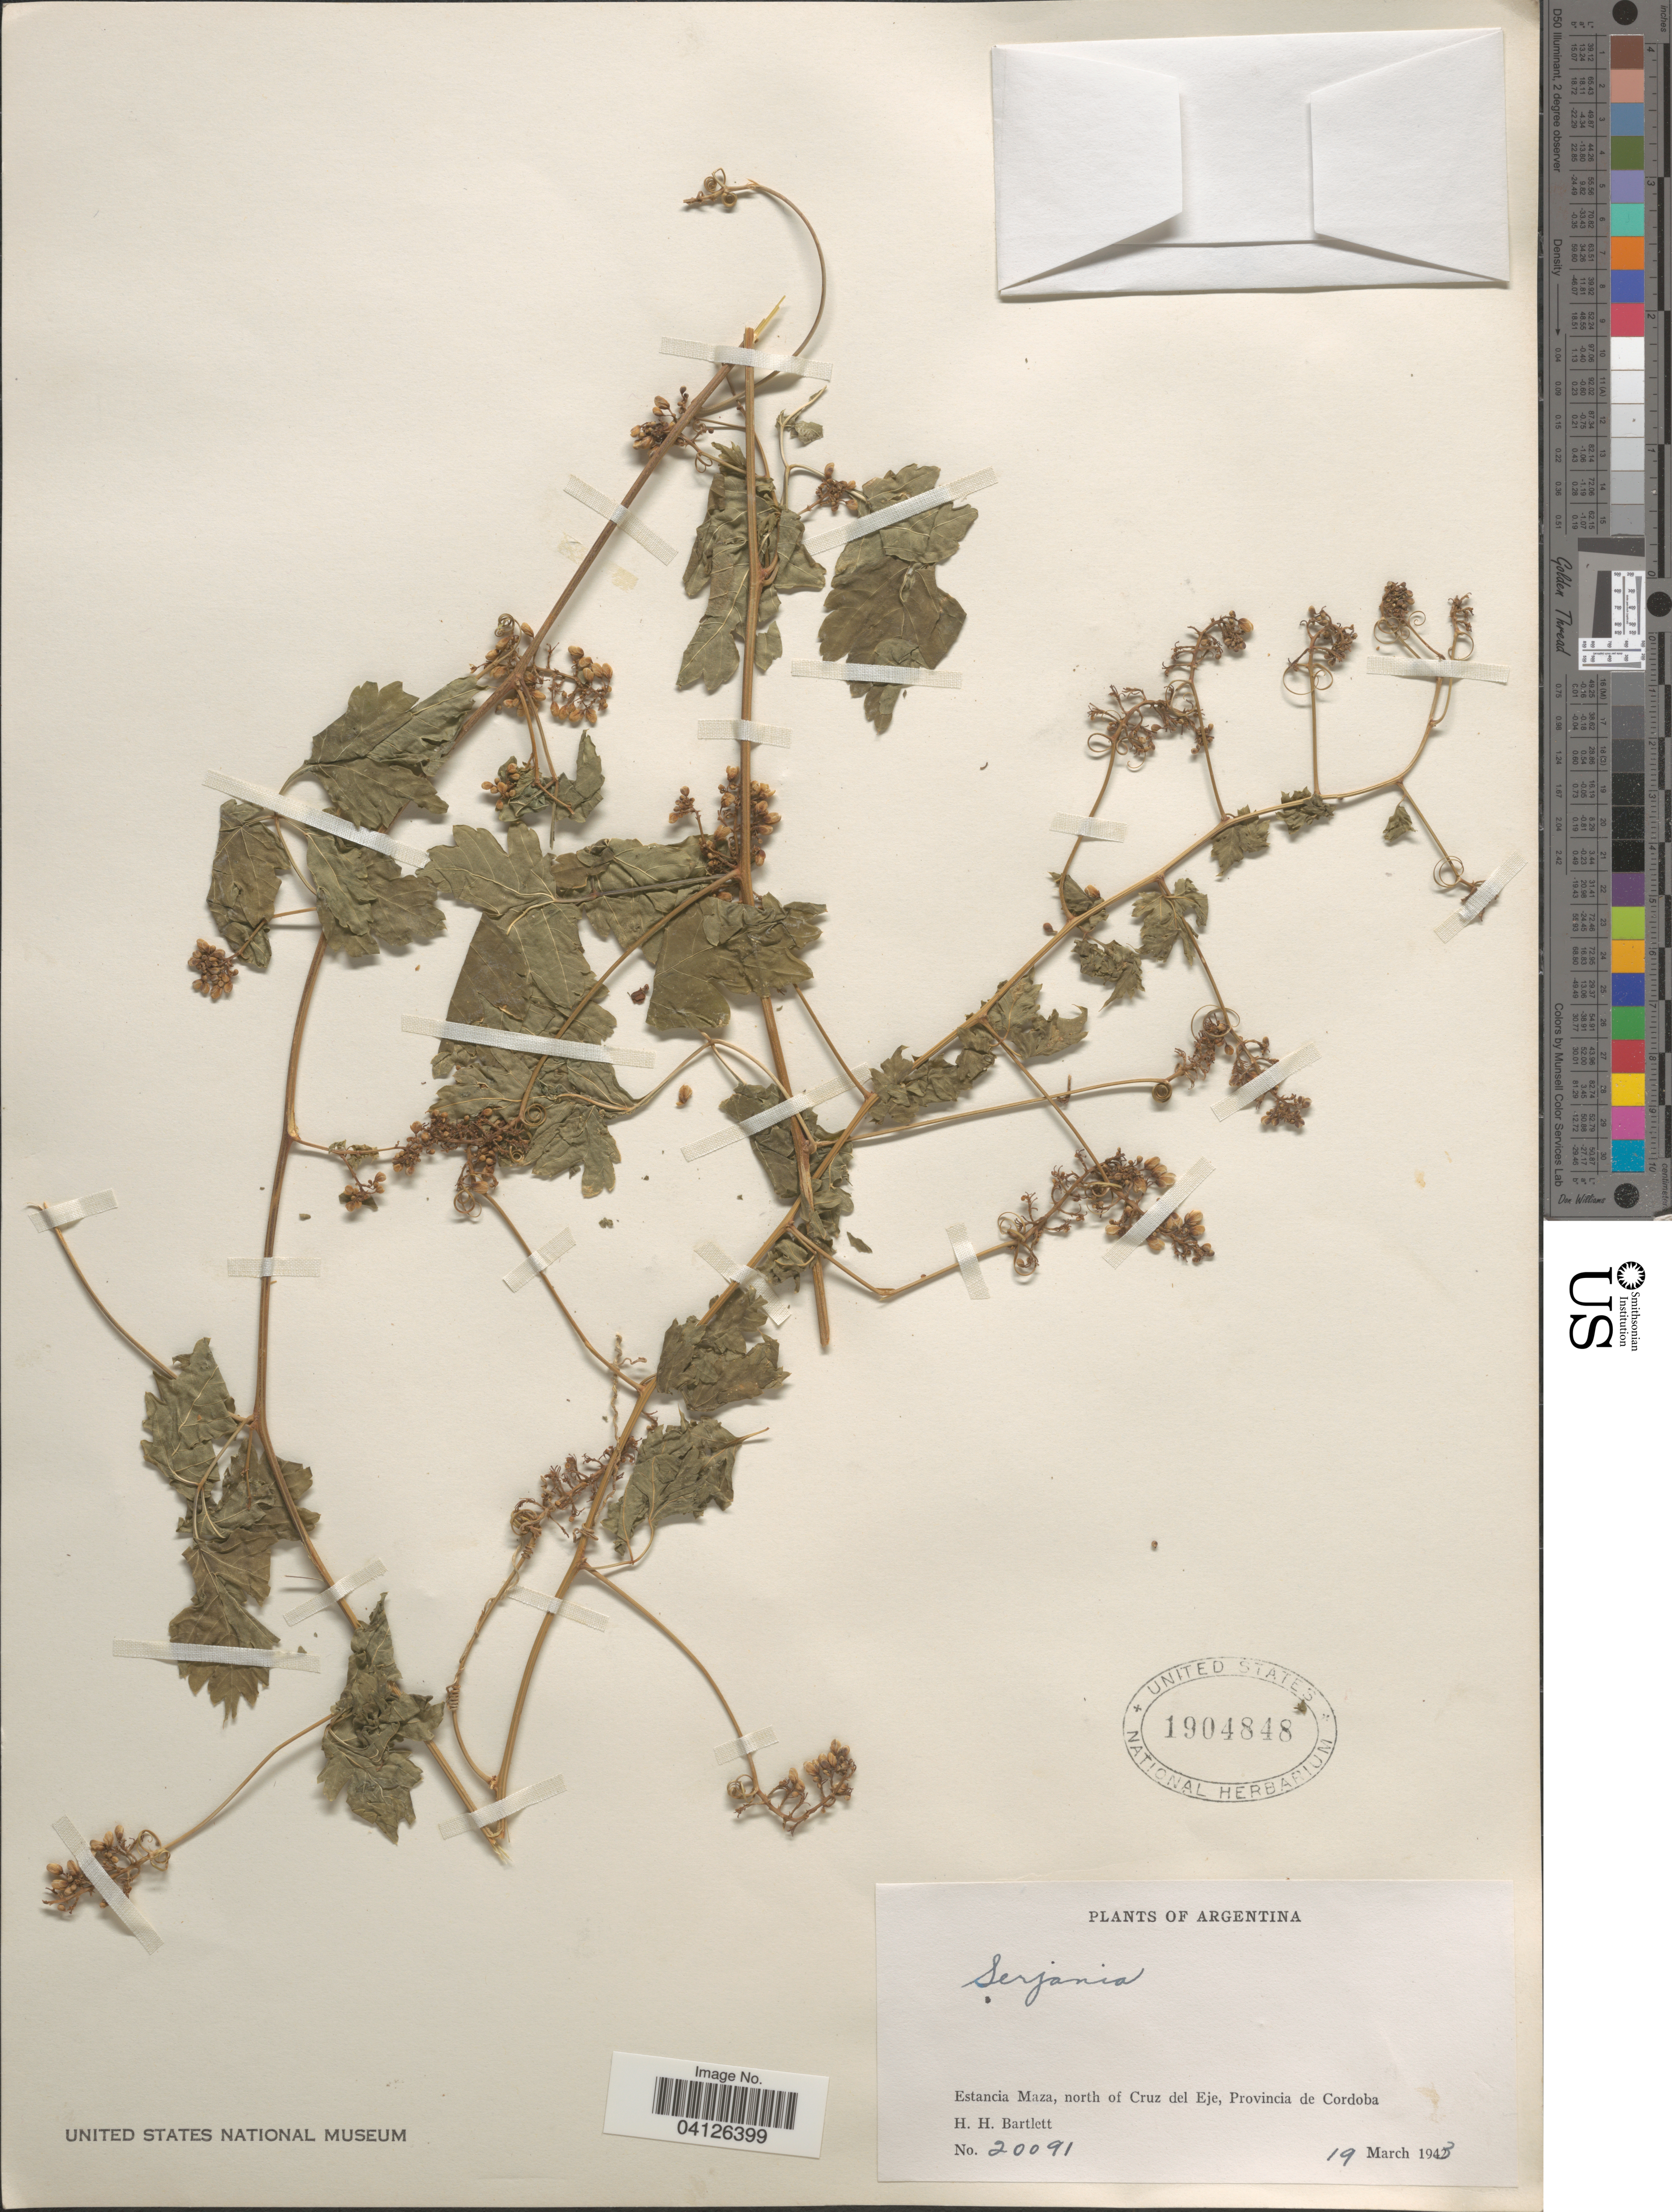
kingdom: Plantae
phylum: Tracheophyta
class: Magnoliopsida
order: Sapindales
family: Sapindaceae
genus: Serjania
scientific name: Serjania sp.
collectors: H. H. Bartlett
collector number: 20091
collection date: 1943-03-19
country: Argentina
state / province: Cordoba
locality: Estancia Maza, north of Cruz del Eje.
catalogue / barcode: US 1904848